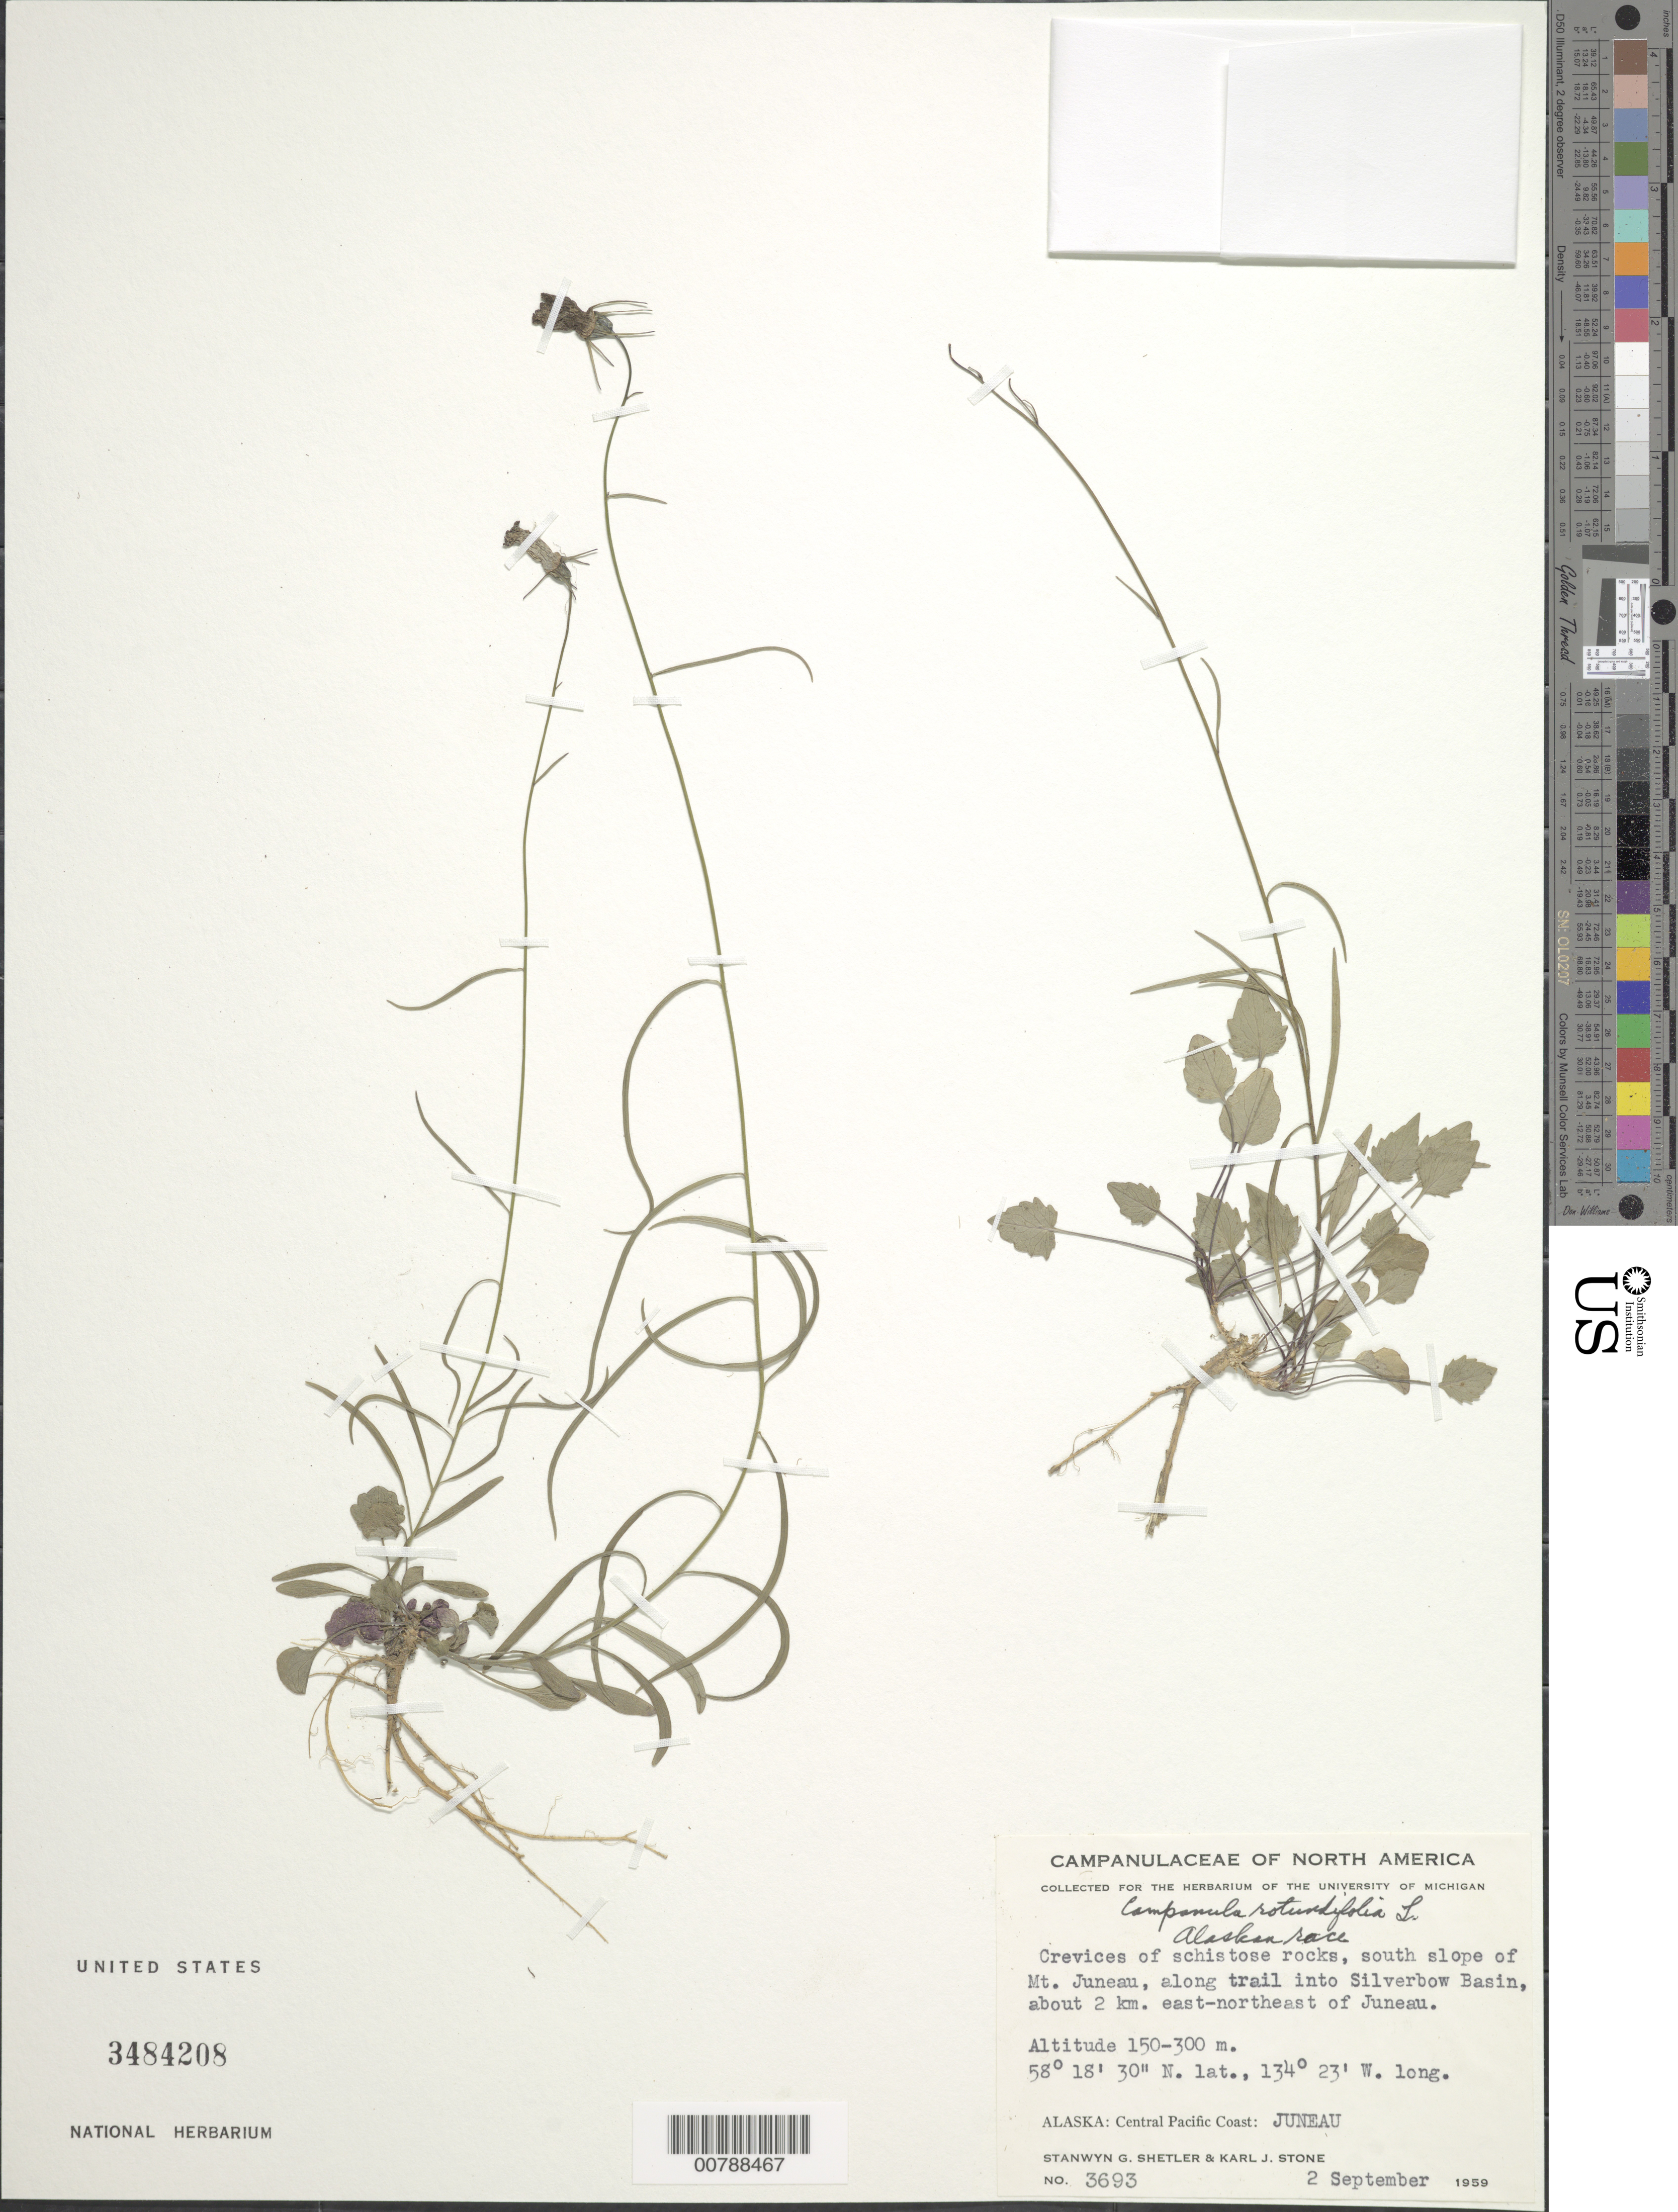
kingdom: Plantae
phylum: Tracheophyta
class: Magnoliopsida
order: Asterales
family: Campanulaceae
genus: Campanula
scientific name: Campanula rotundifolia L. Alaskan race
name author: L.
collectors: S. Shetler & K. J. Stone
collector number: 3693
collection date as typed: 2 September 1959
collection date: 1959-09-02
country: United States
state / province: Alaska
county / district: Juneau Division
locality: South slope of Mt. Juneau, along trail in to Silverbow Basin, about 2 km. ENE of Juneau.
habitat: Crevices of schistose rocks.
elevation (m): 150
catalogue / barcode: US 3484208